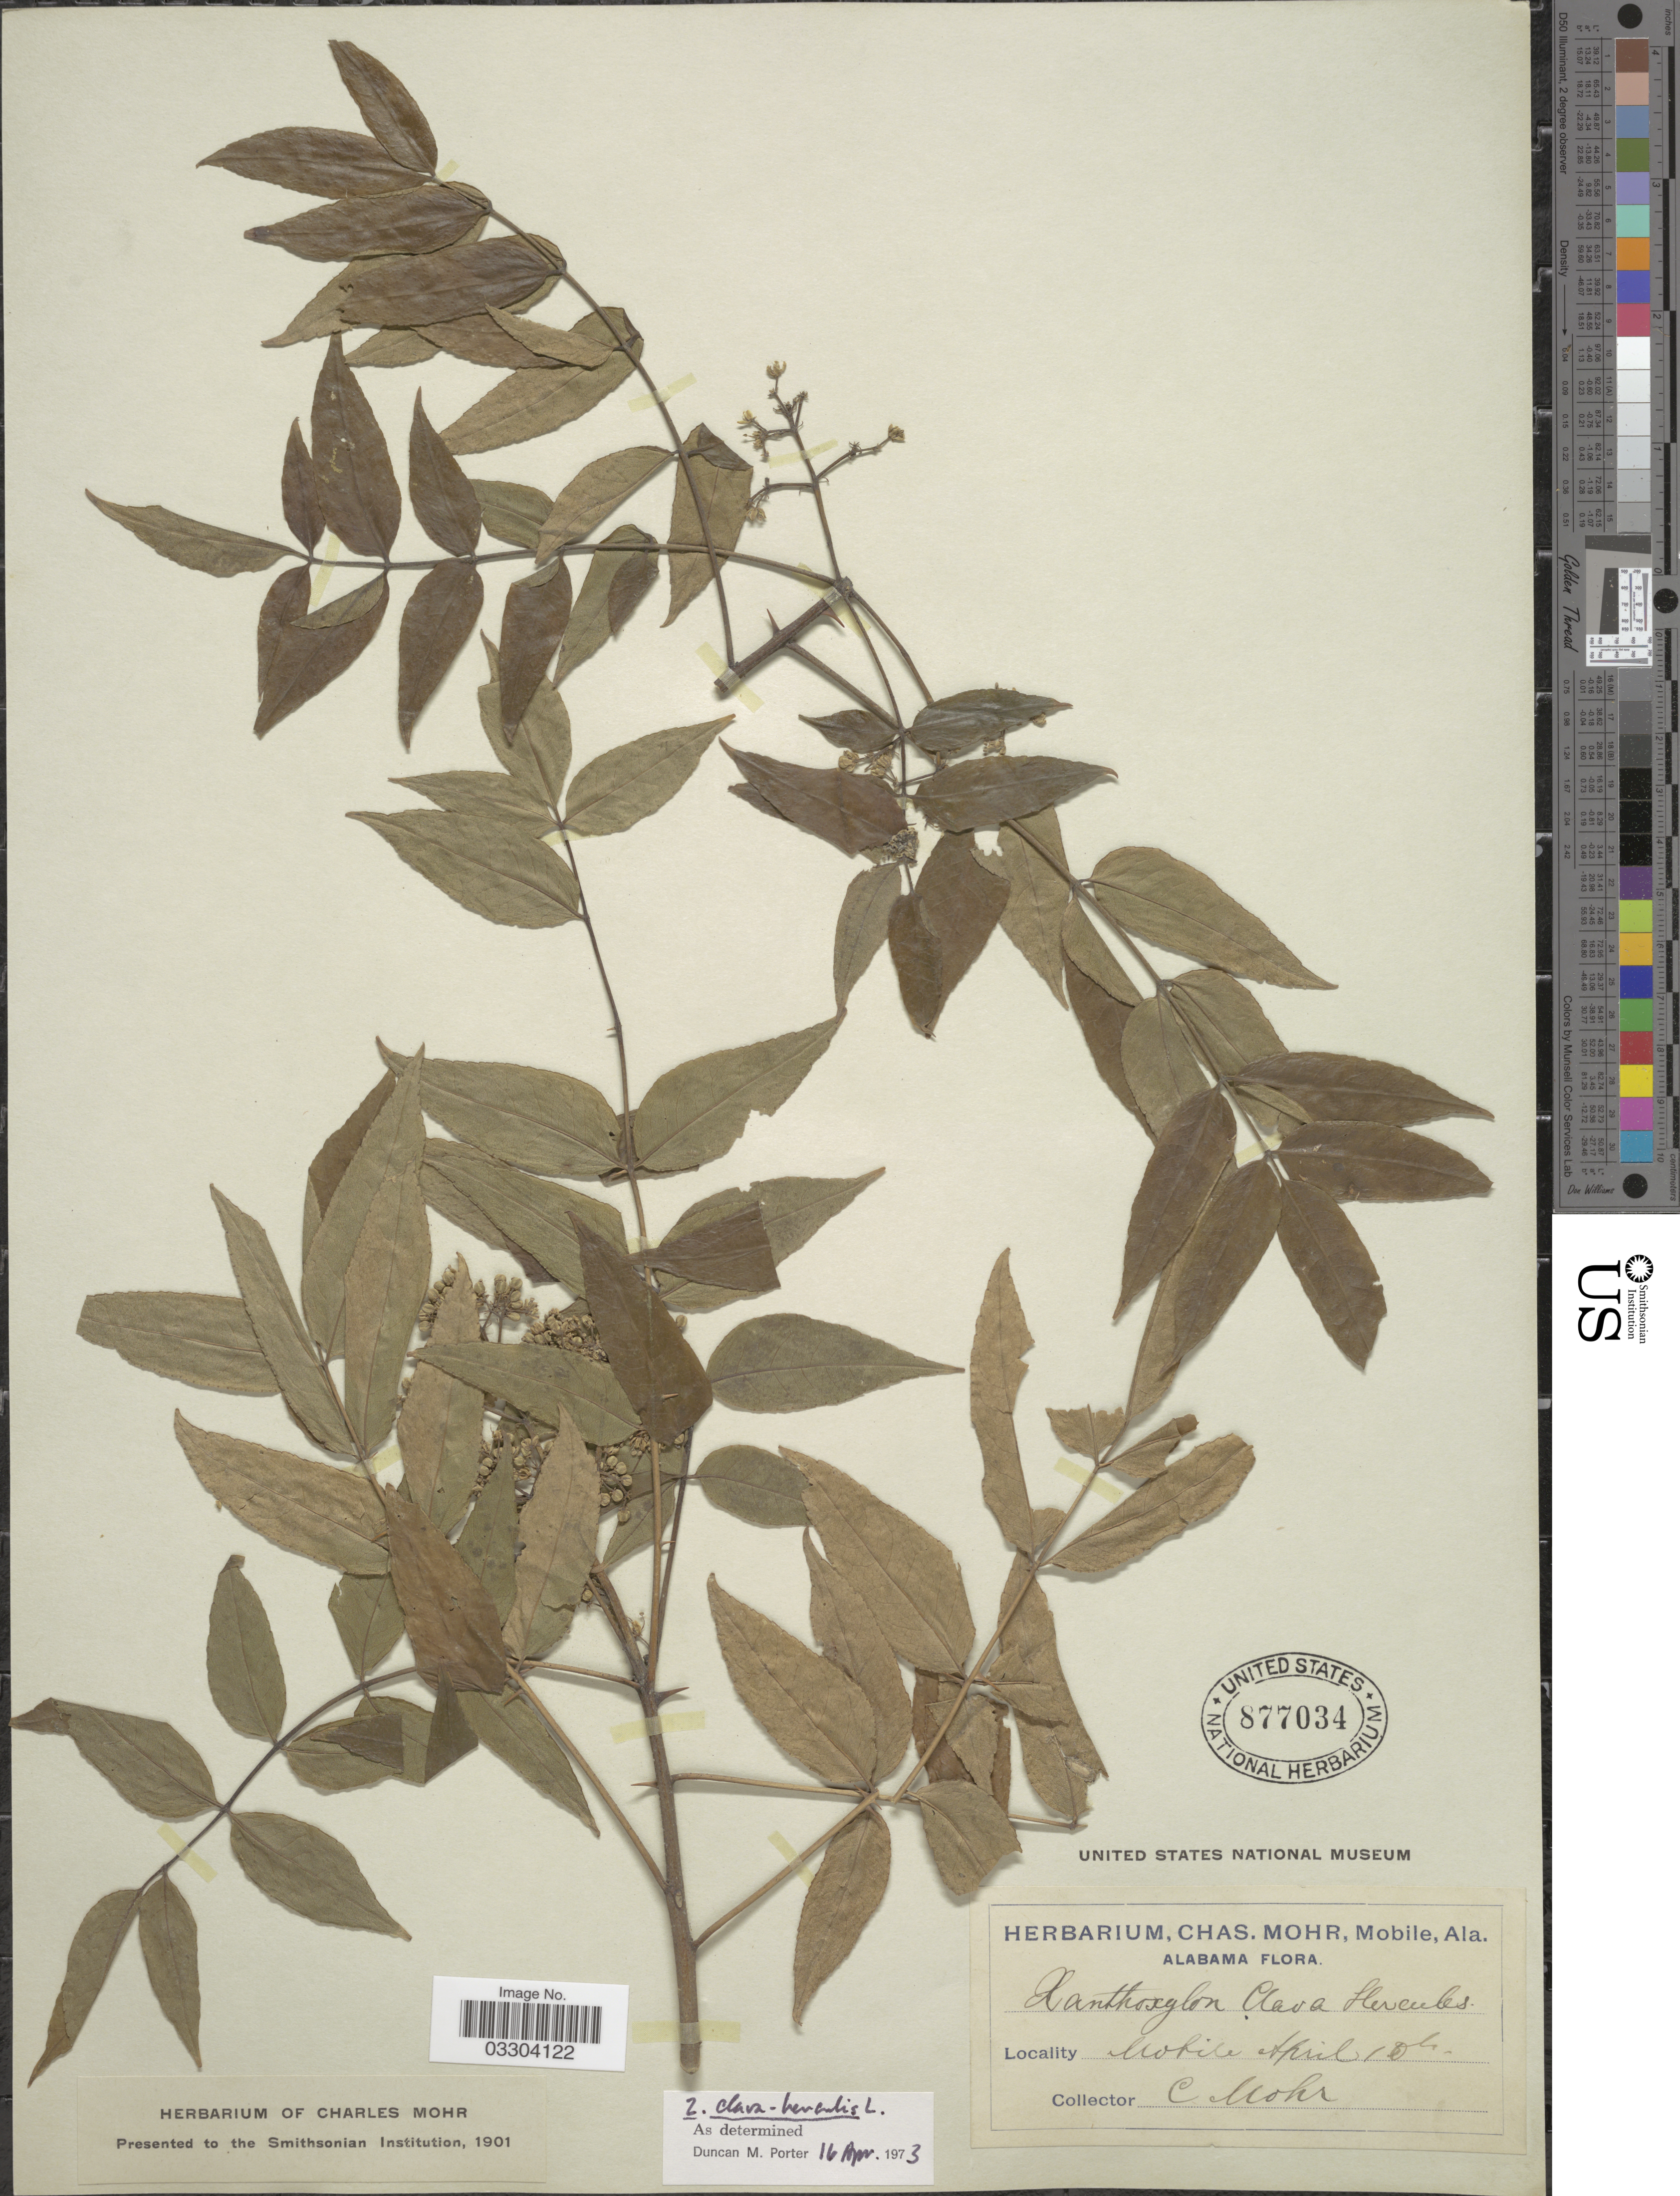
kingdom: Plantae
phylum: Tracheophyta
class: Magnoliopsida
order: Sapindales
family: Rutaceae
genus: Zanthoxylum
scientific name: Zanthoxylum clava-herculis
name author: L.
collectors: Mohr, C. T. (herbarium)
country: United States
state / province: Alabama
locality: Mobile.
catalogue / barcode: US 877034